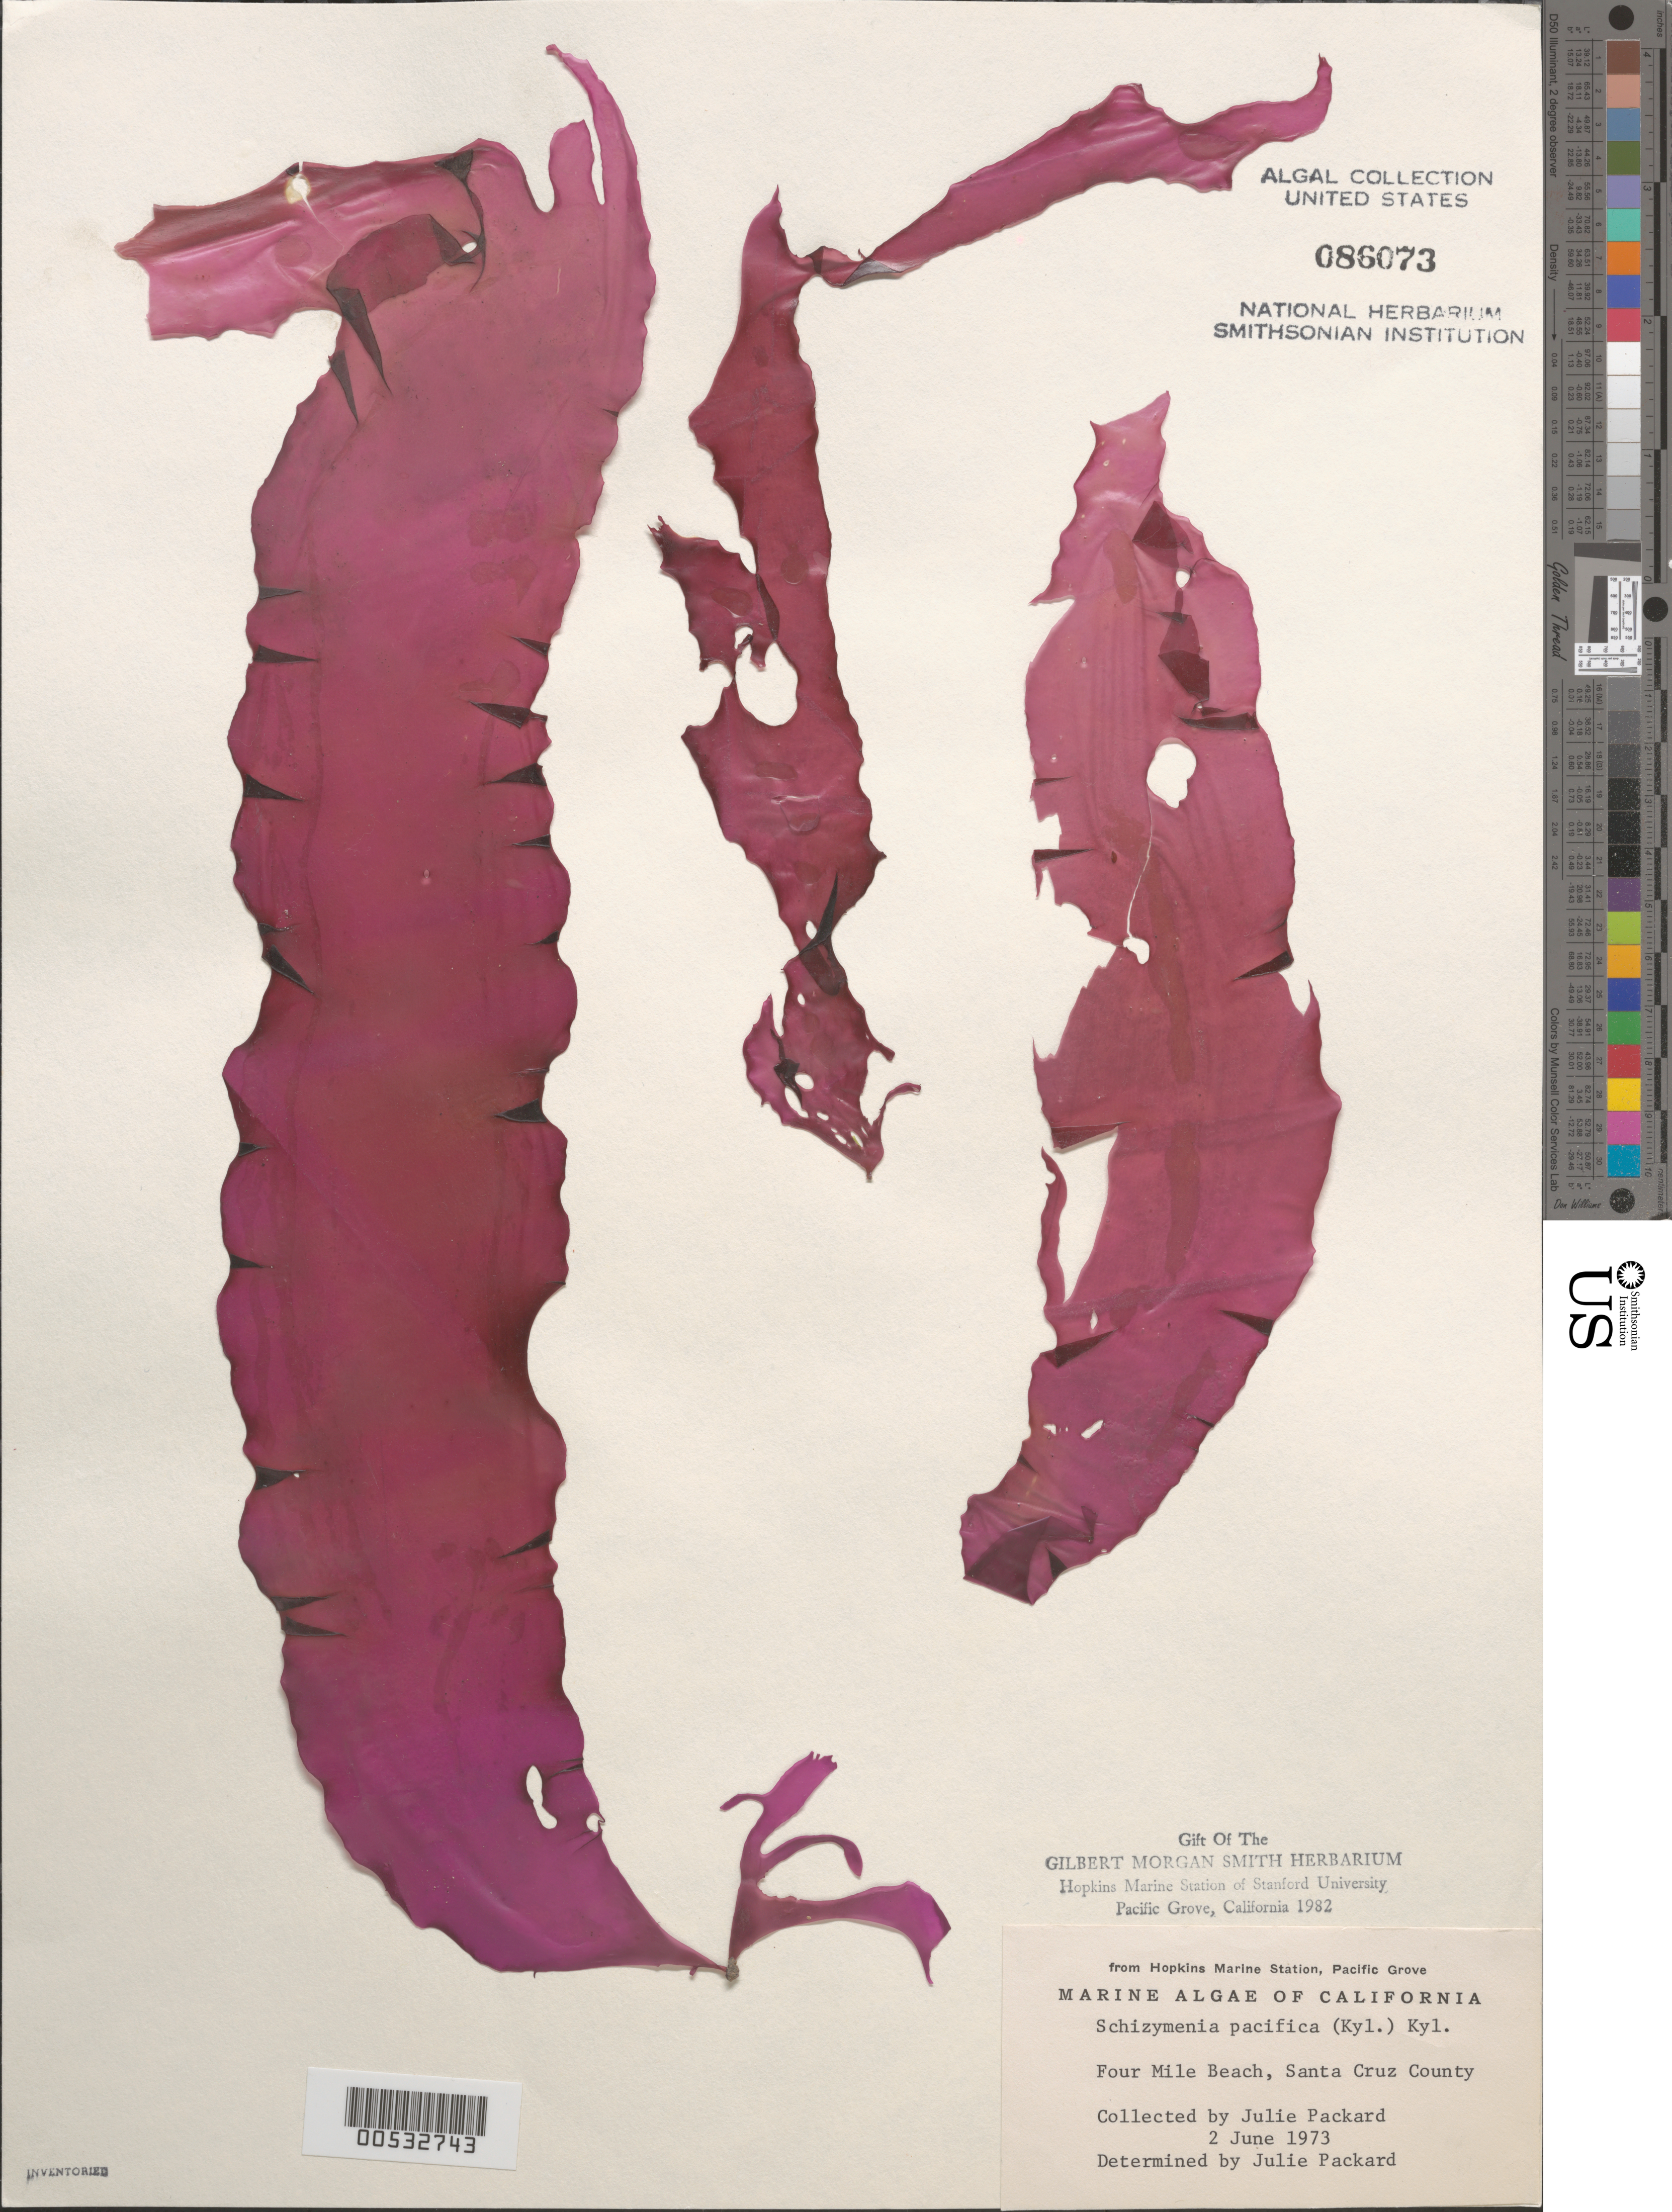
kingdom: Plantae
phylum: Rhodophyta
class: Florideophyceae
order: Nemastomatales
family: Schizymeniaceae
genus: Schizymenia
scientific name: Schizymenia pacifica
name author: (Kylin) Kylin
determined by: Packard, J.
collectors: J. Packard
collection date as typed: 02 Jun 1973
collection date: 1973-06-02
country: United States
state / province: California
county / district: Santa Cruz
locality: Four Mile Beach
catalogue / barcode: US 86073